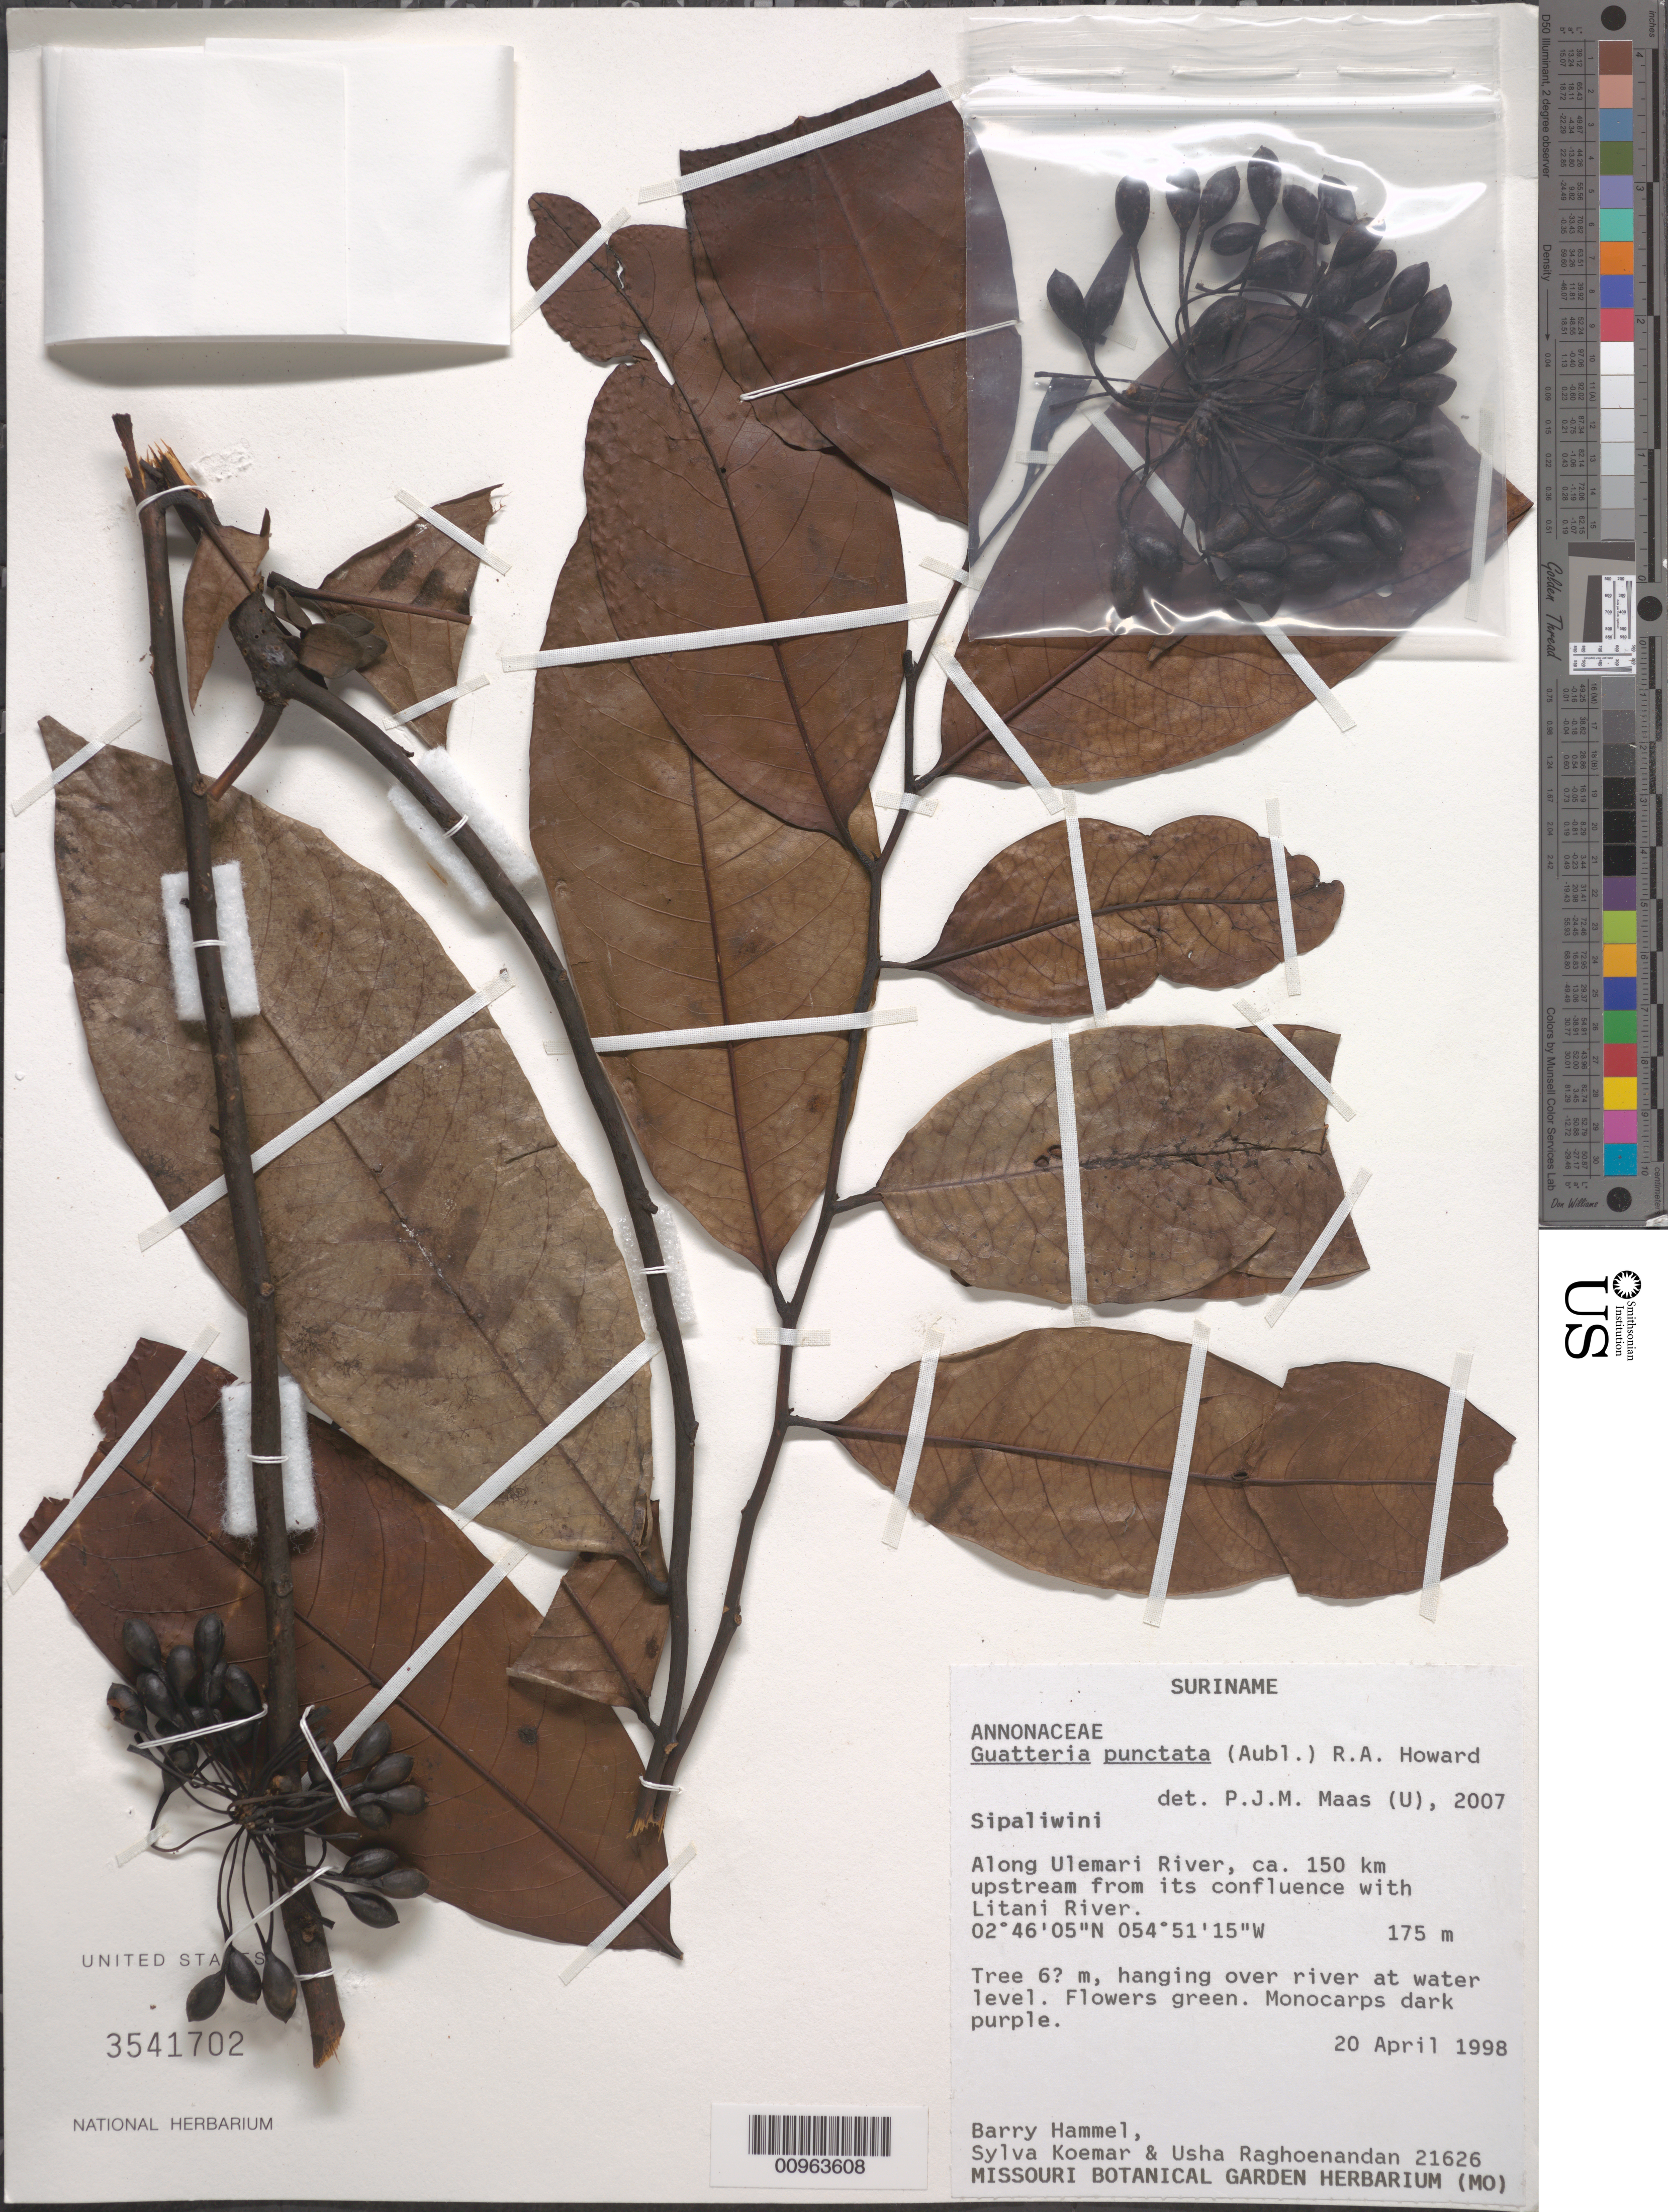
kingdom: Plantae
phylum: Tracheophyta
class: Magnoliopsida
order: Magnoliales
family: Annonaceae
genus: Guatteria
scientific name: Guatteria punctata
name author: (Aubl.) R.A. Howard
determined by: Maas, Paul J. M.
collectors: B. Hammel, S. Koemar & U. Raghoenandan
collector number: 21626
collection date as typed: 20-Apr-98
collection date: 1998-04-20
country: Suriname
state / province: Sipaliwini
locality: Ulemari R., ca. 150 km upstream from confl. with Litani R.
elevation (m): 175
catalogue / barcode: US 3541702